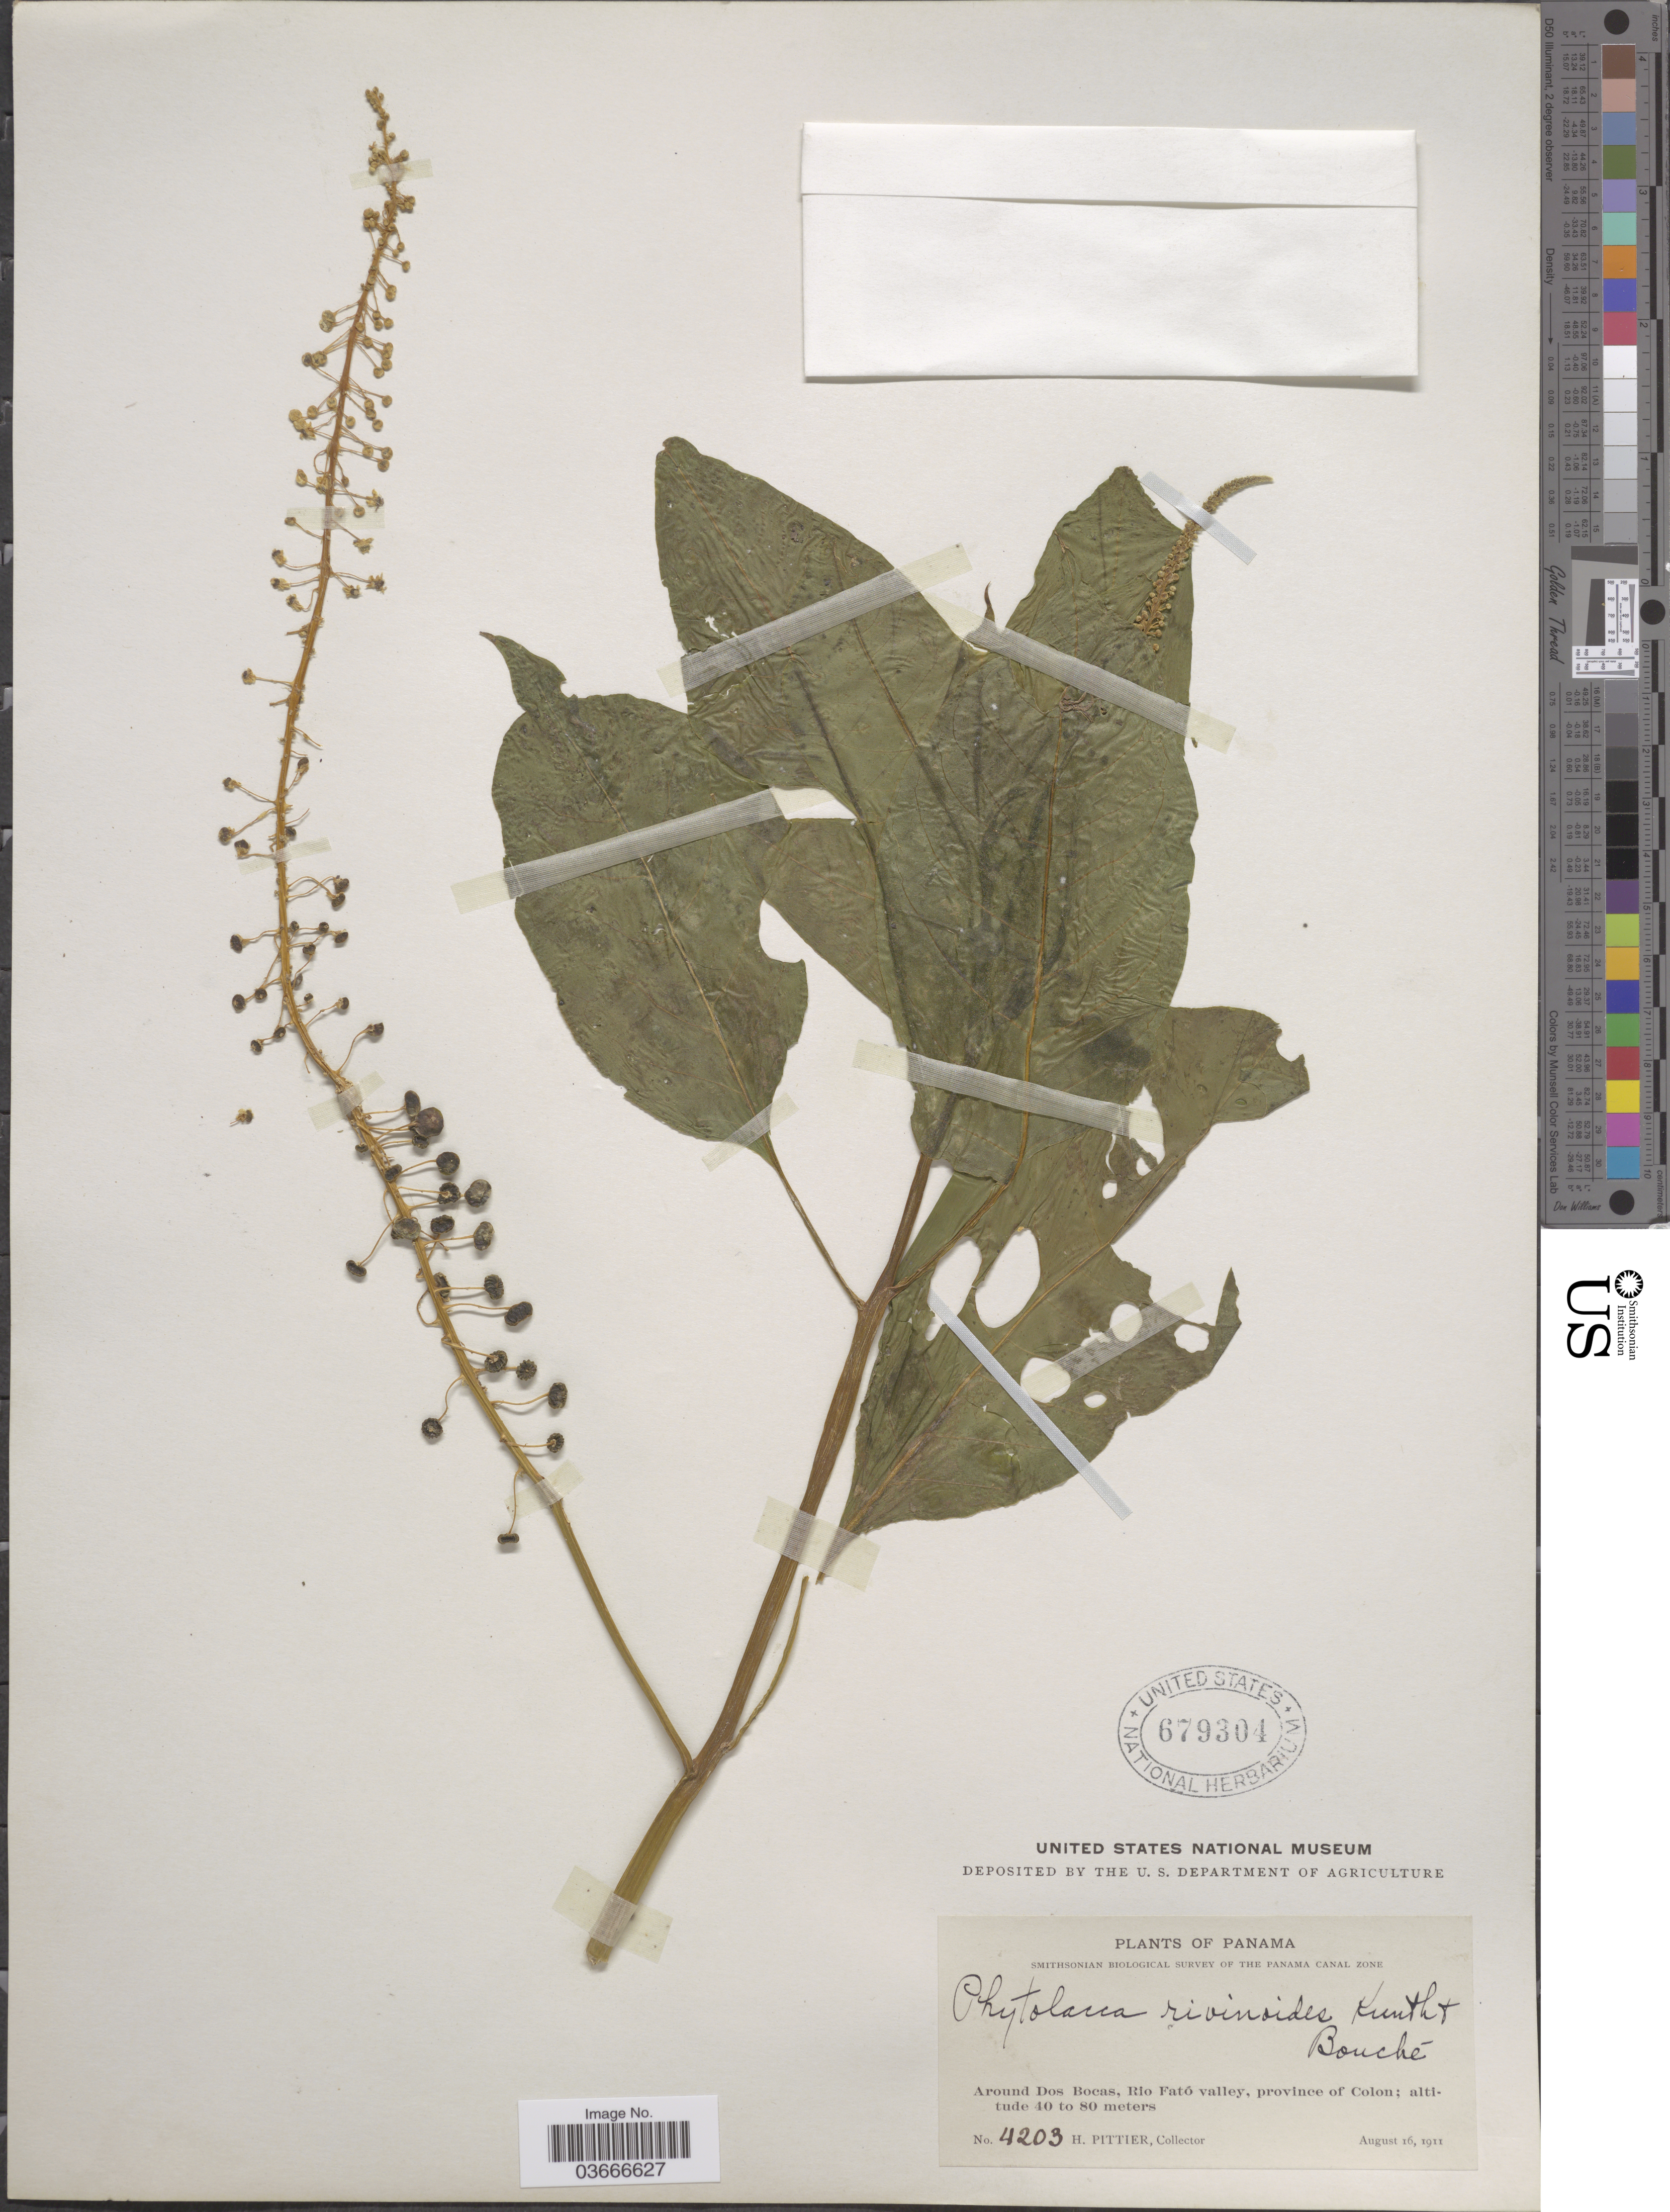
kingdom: Plantae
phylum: Tracheophyta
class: Magnoliopsida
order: Caryophyllales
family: Phytolaccaceae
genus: Phytolacca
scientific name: Phytolacca rivinoides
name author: Kunth & C.D. Bouché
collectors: H. F. Pittier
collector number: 4203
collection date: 1911-08-16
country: Panama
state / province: Colón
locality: Around Dos Bocas, Rio Fató valley, province of Colon.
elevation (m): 40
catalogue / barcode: US 679304